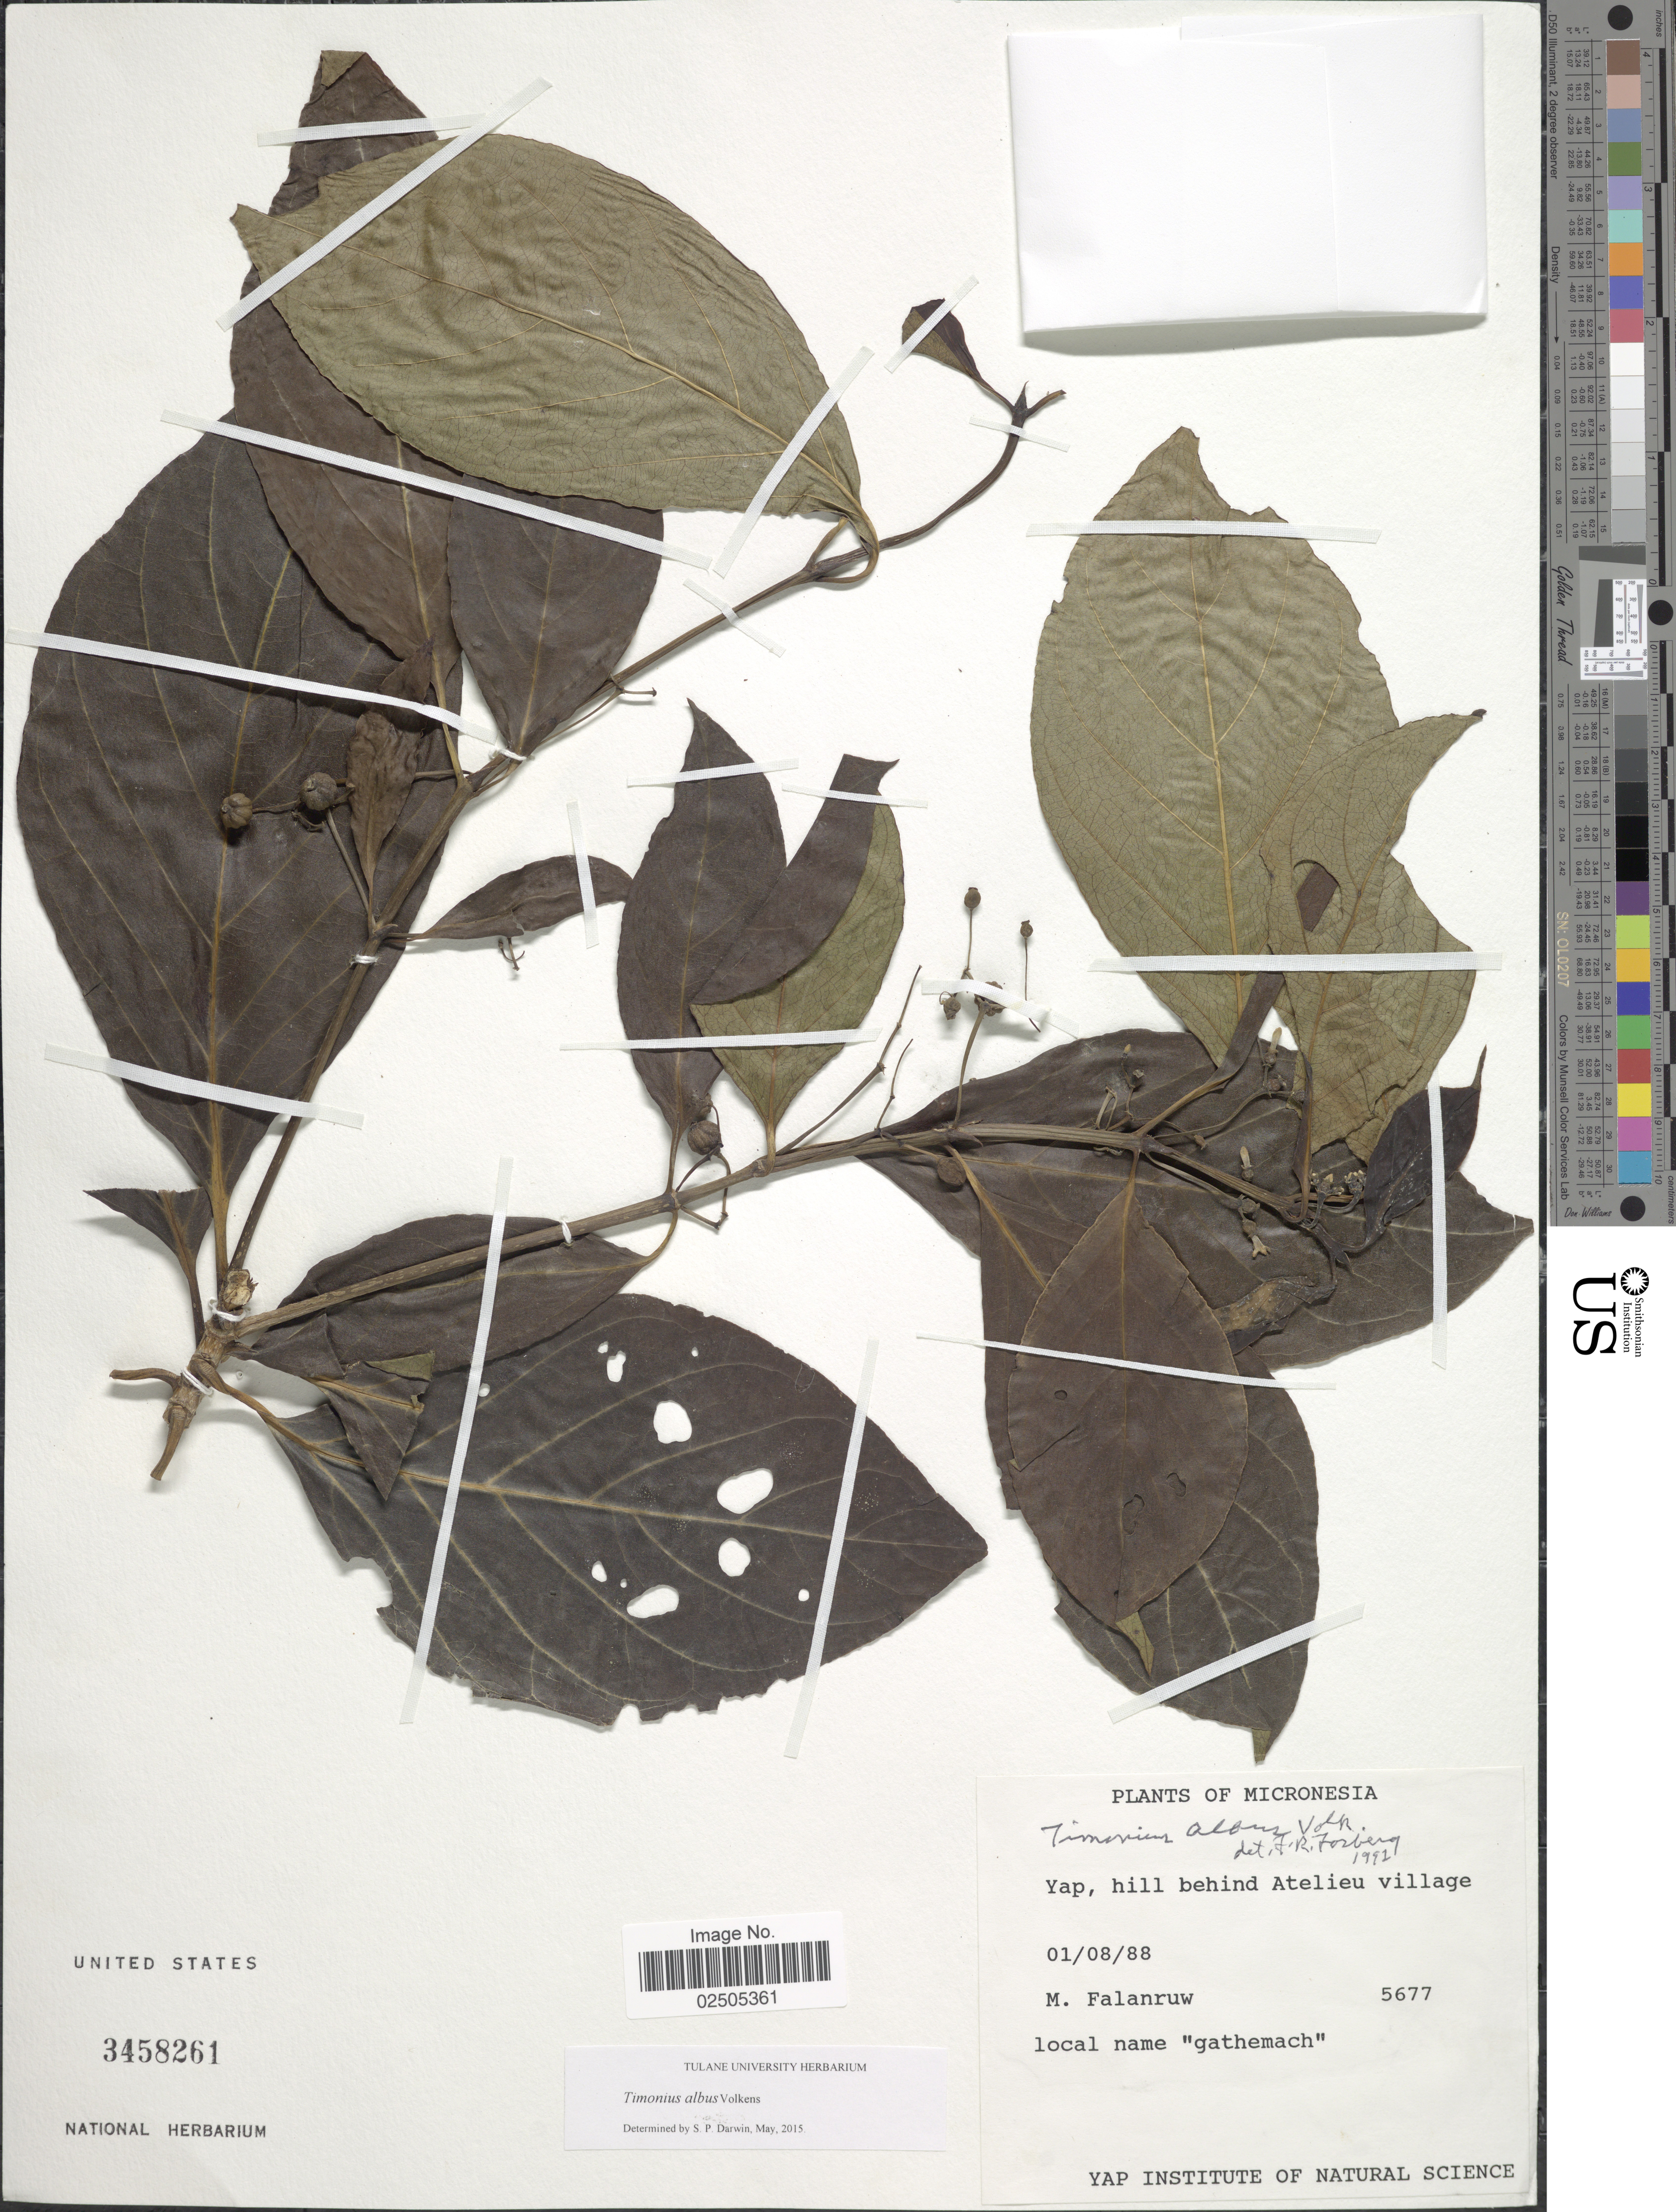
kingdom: Plantae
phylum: Tracheophyta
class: Magnoliopsida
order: Gentianales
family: Rubiaceae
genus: Timonius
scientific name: Timonius albus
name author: Volkens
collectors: M. Falanruw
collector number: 5677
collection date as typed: Transcribed d/m/y: 1/8/88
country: Micronesia, Federated States of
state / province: Yap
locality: Hill behind Atelieu village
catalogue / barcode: US 3458261